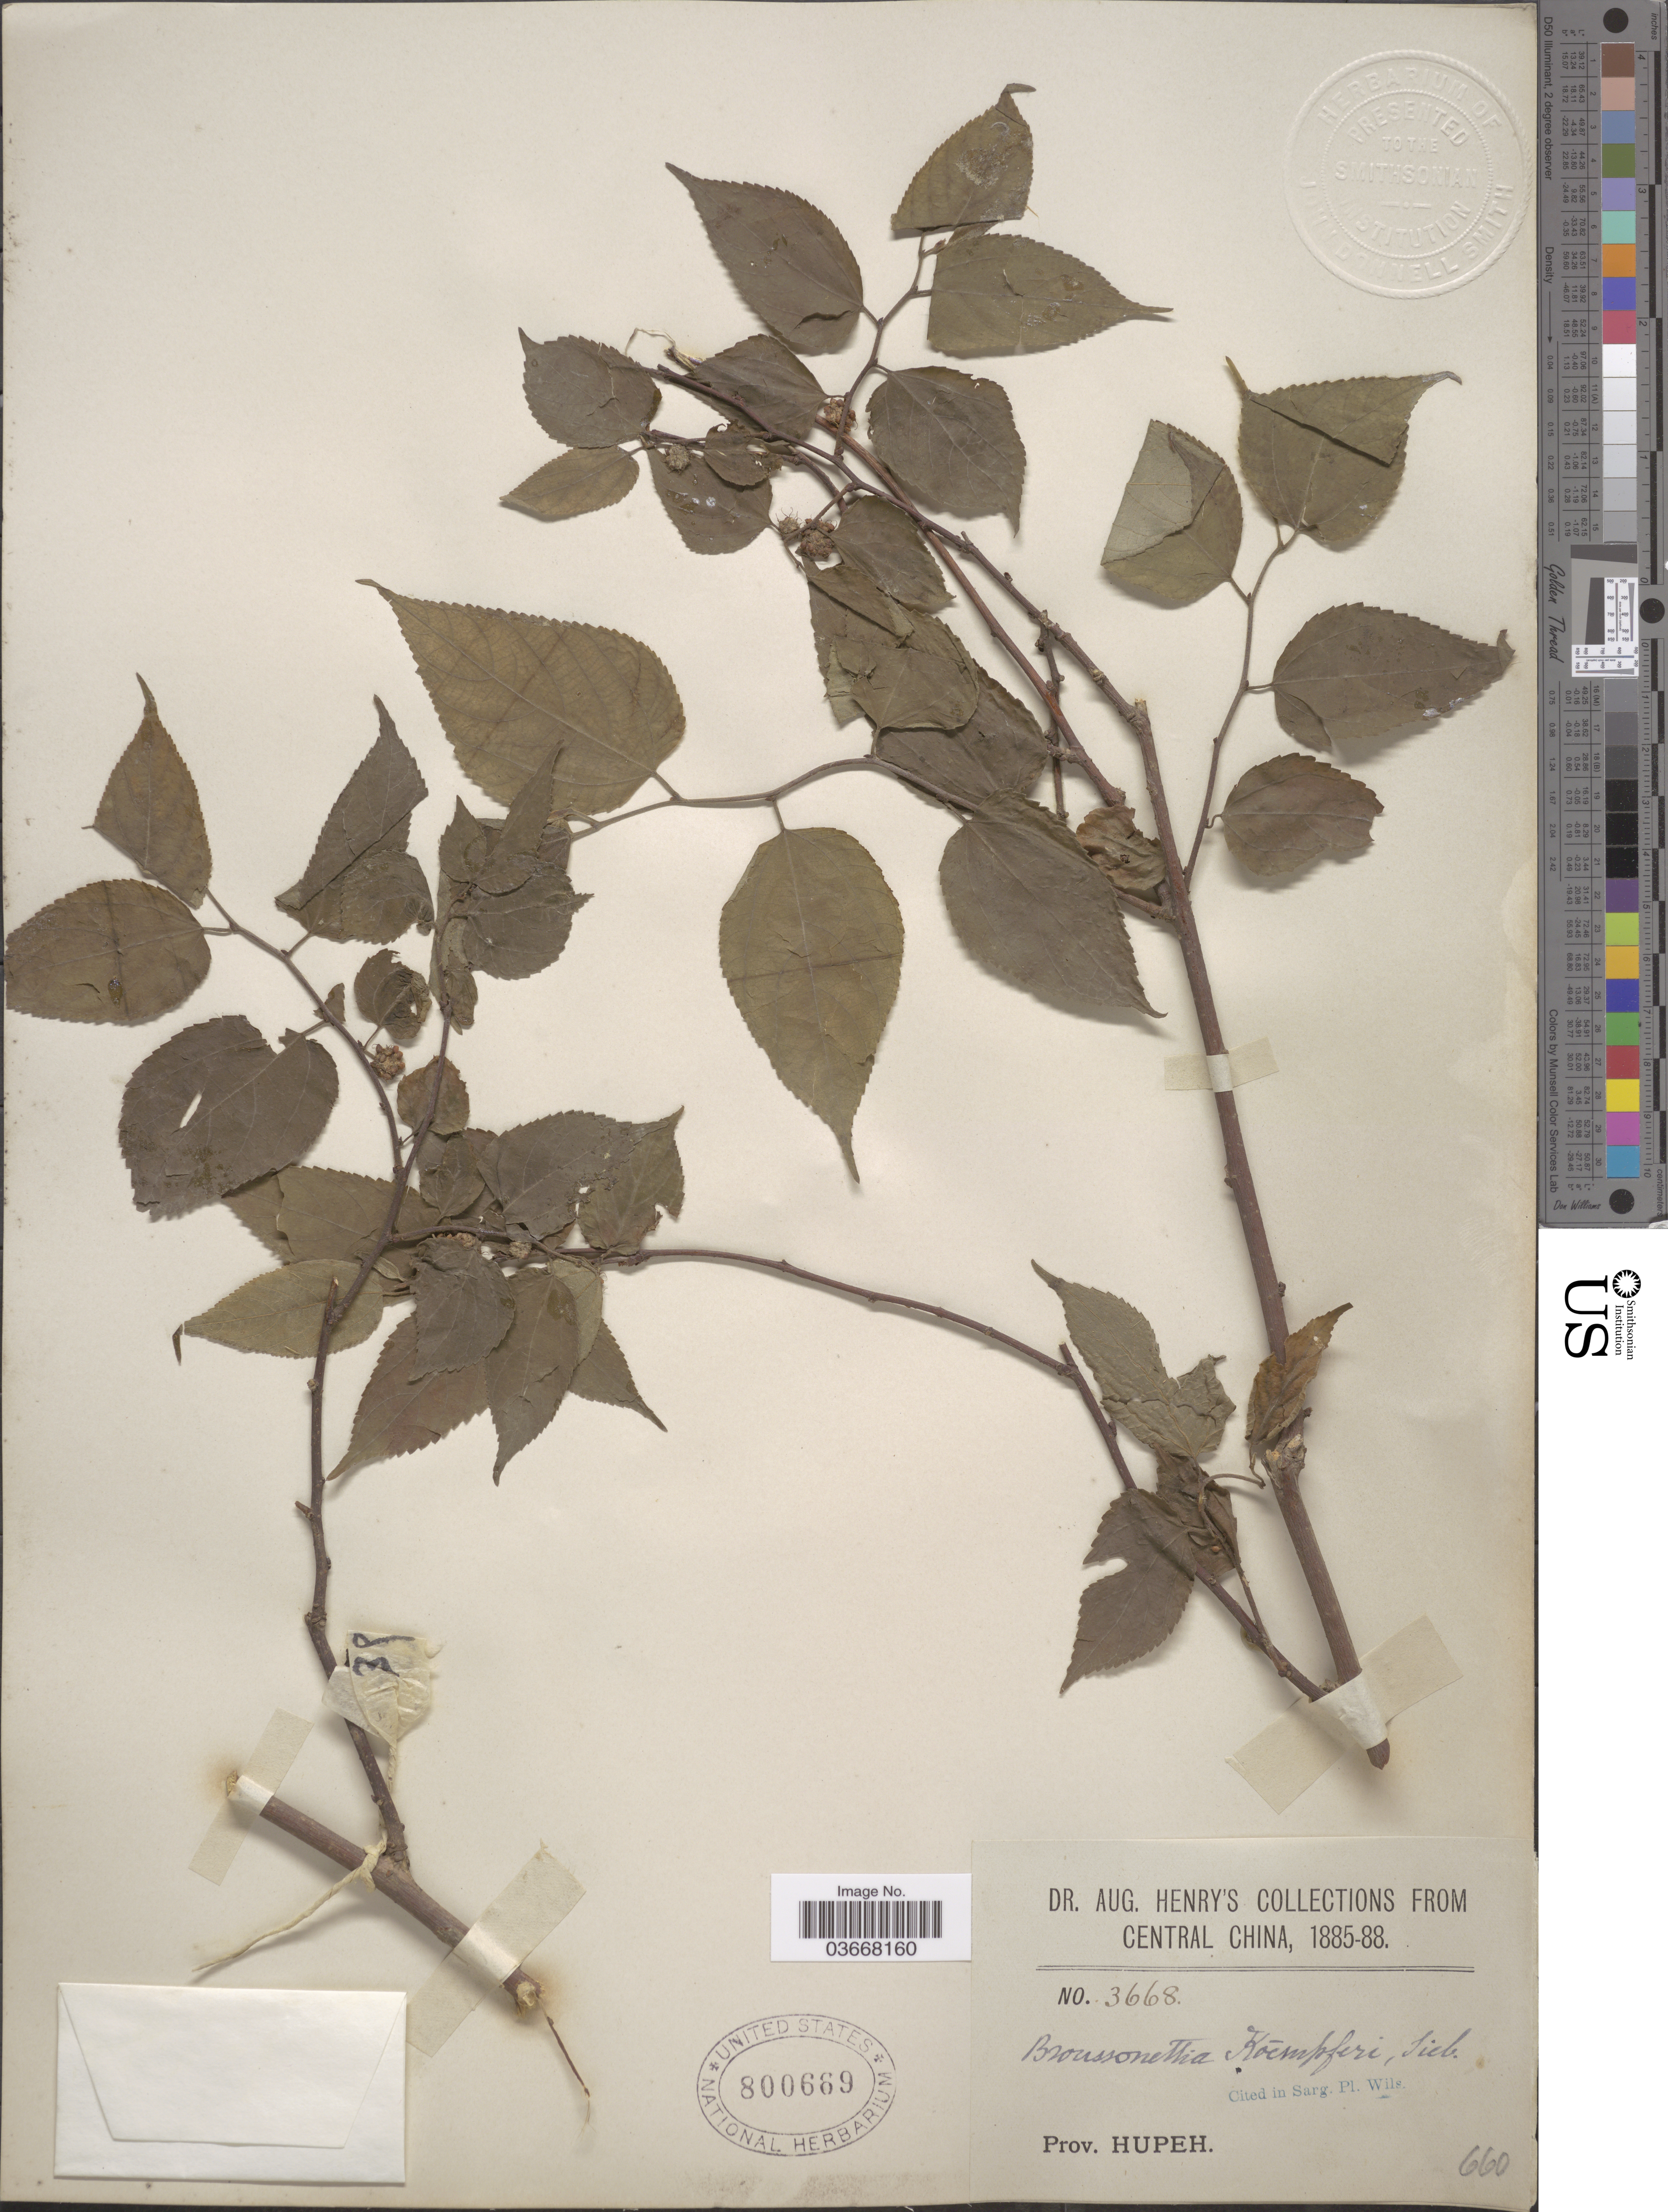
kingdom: Plantae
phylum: Tracheophyta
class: Magnoliopsida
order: Rosales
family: Moraceae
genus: Broussonetia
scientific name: Broussonetia kaempferi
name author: Siebold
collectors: A. Henry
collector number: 3668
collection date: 1885/1888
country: China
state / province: Hubei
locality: Central China. Prov. Hupeh.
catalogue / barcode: US 800669